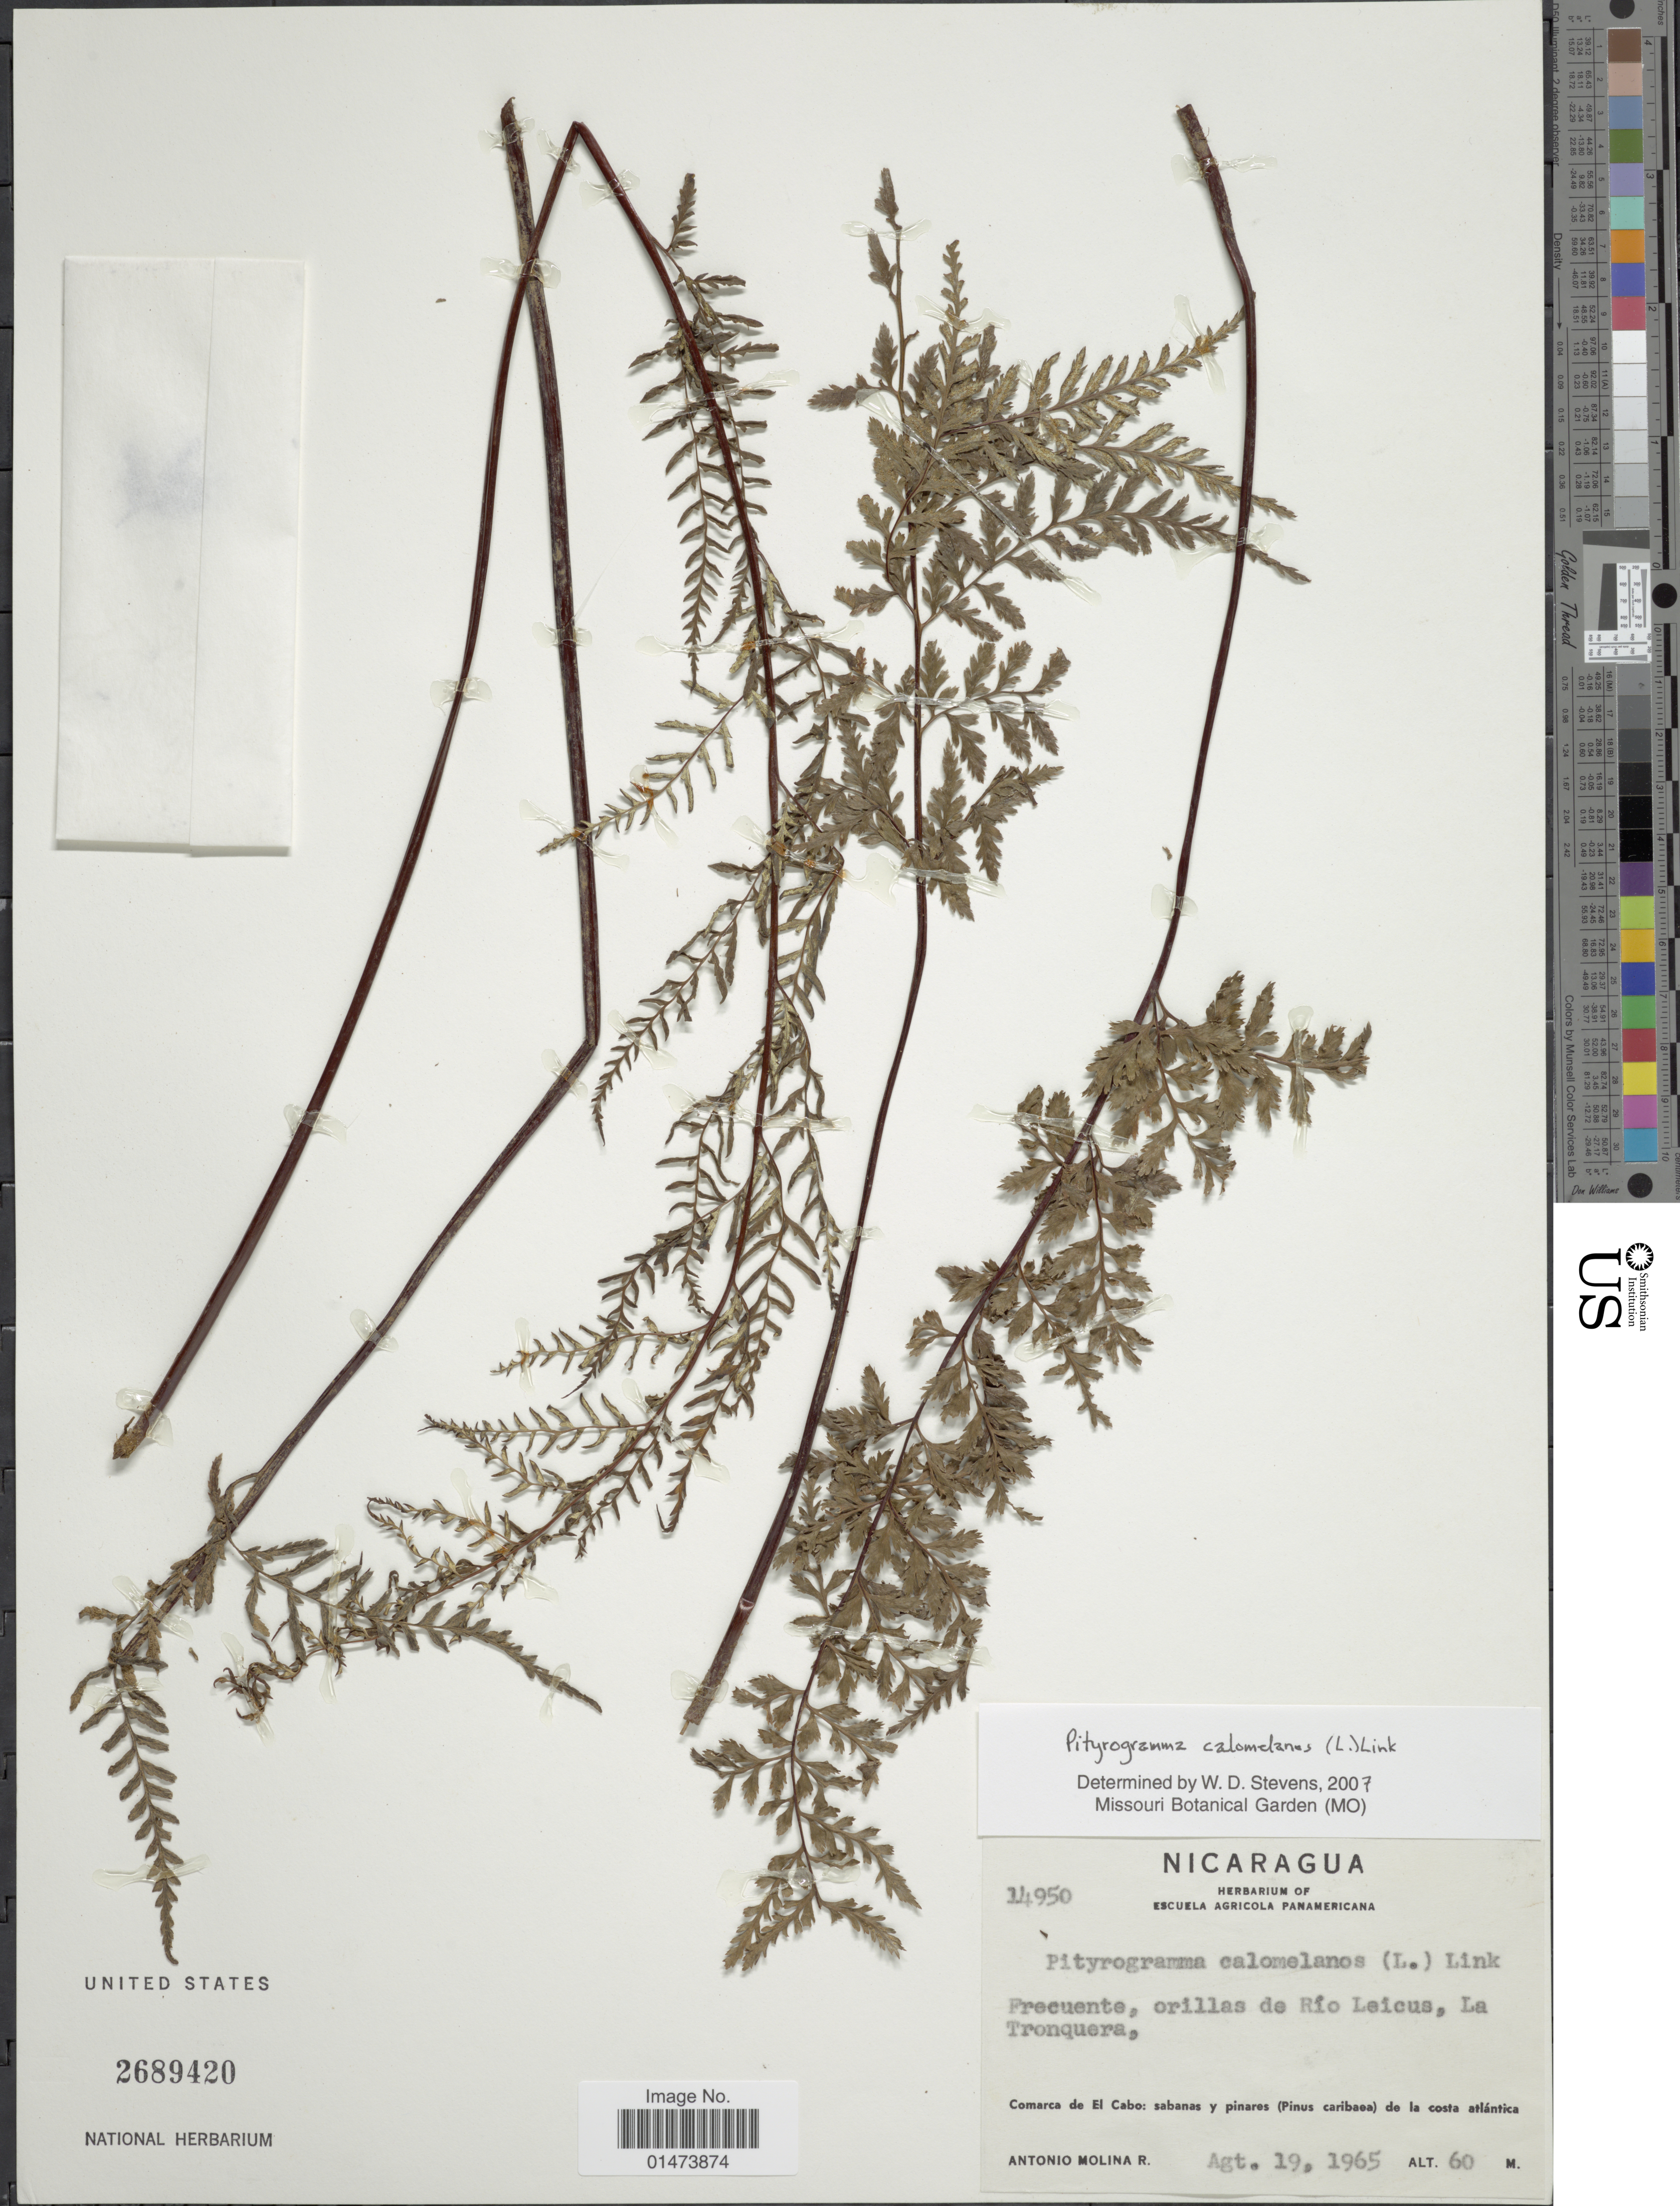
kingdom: Plantae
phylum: Tracheophyta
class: Polypodiopsida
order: Polypodiales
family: Pteridaceae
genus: Pityrogramma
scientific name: Pityrogramma calomelanos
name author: (L.) Link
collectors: A. Molina R.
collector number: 14950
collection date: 1965-08-19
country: Nicaragua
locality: Comarca de El cabo: sabanas y pinares (pinus caribaea) de la costa atlantica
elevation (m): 60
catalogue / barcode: US 2689420